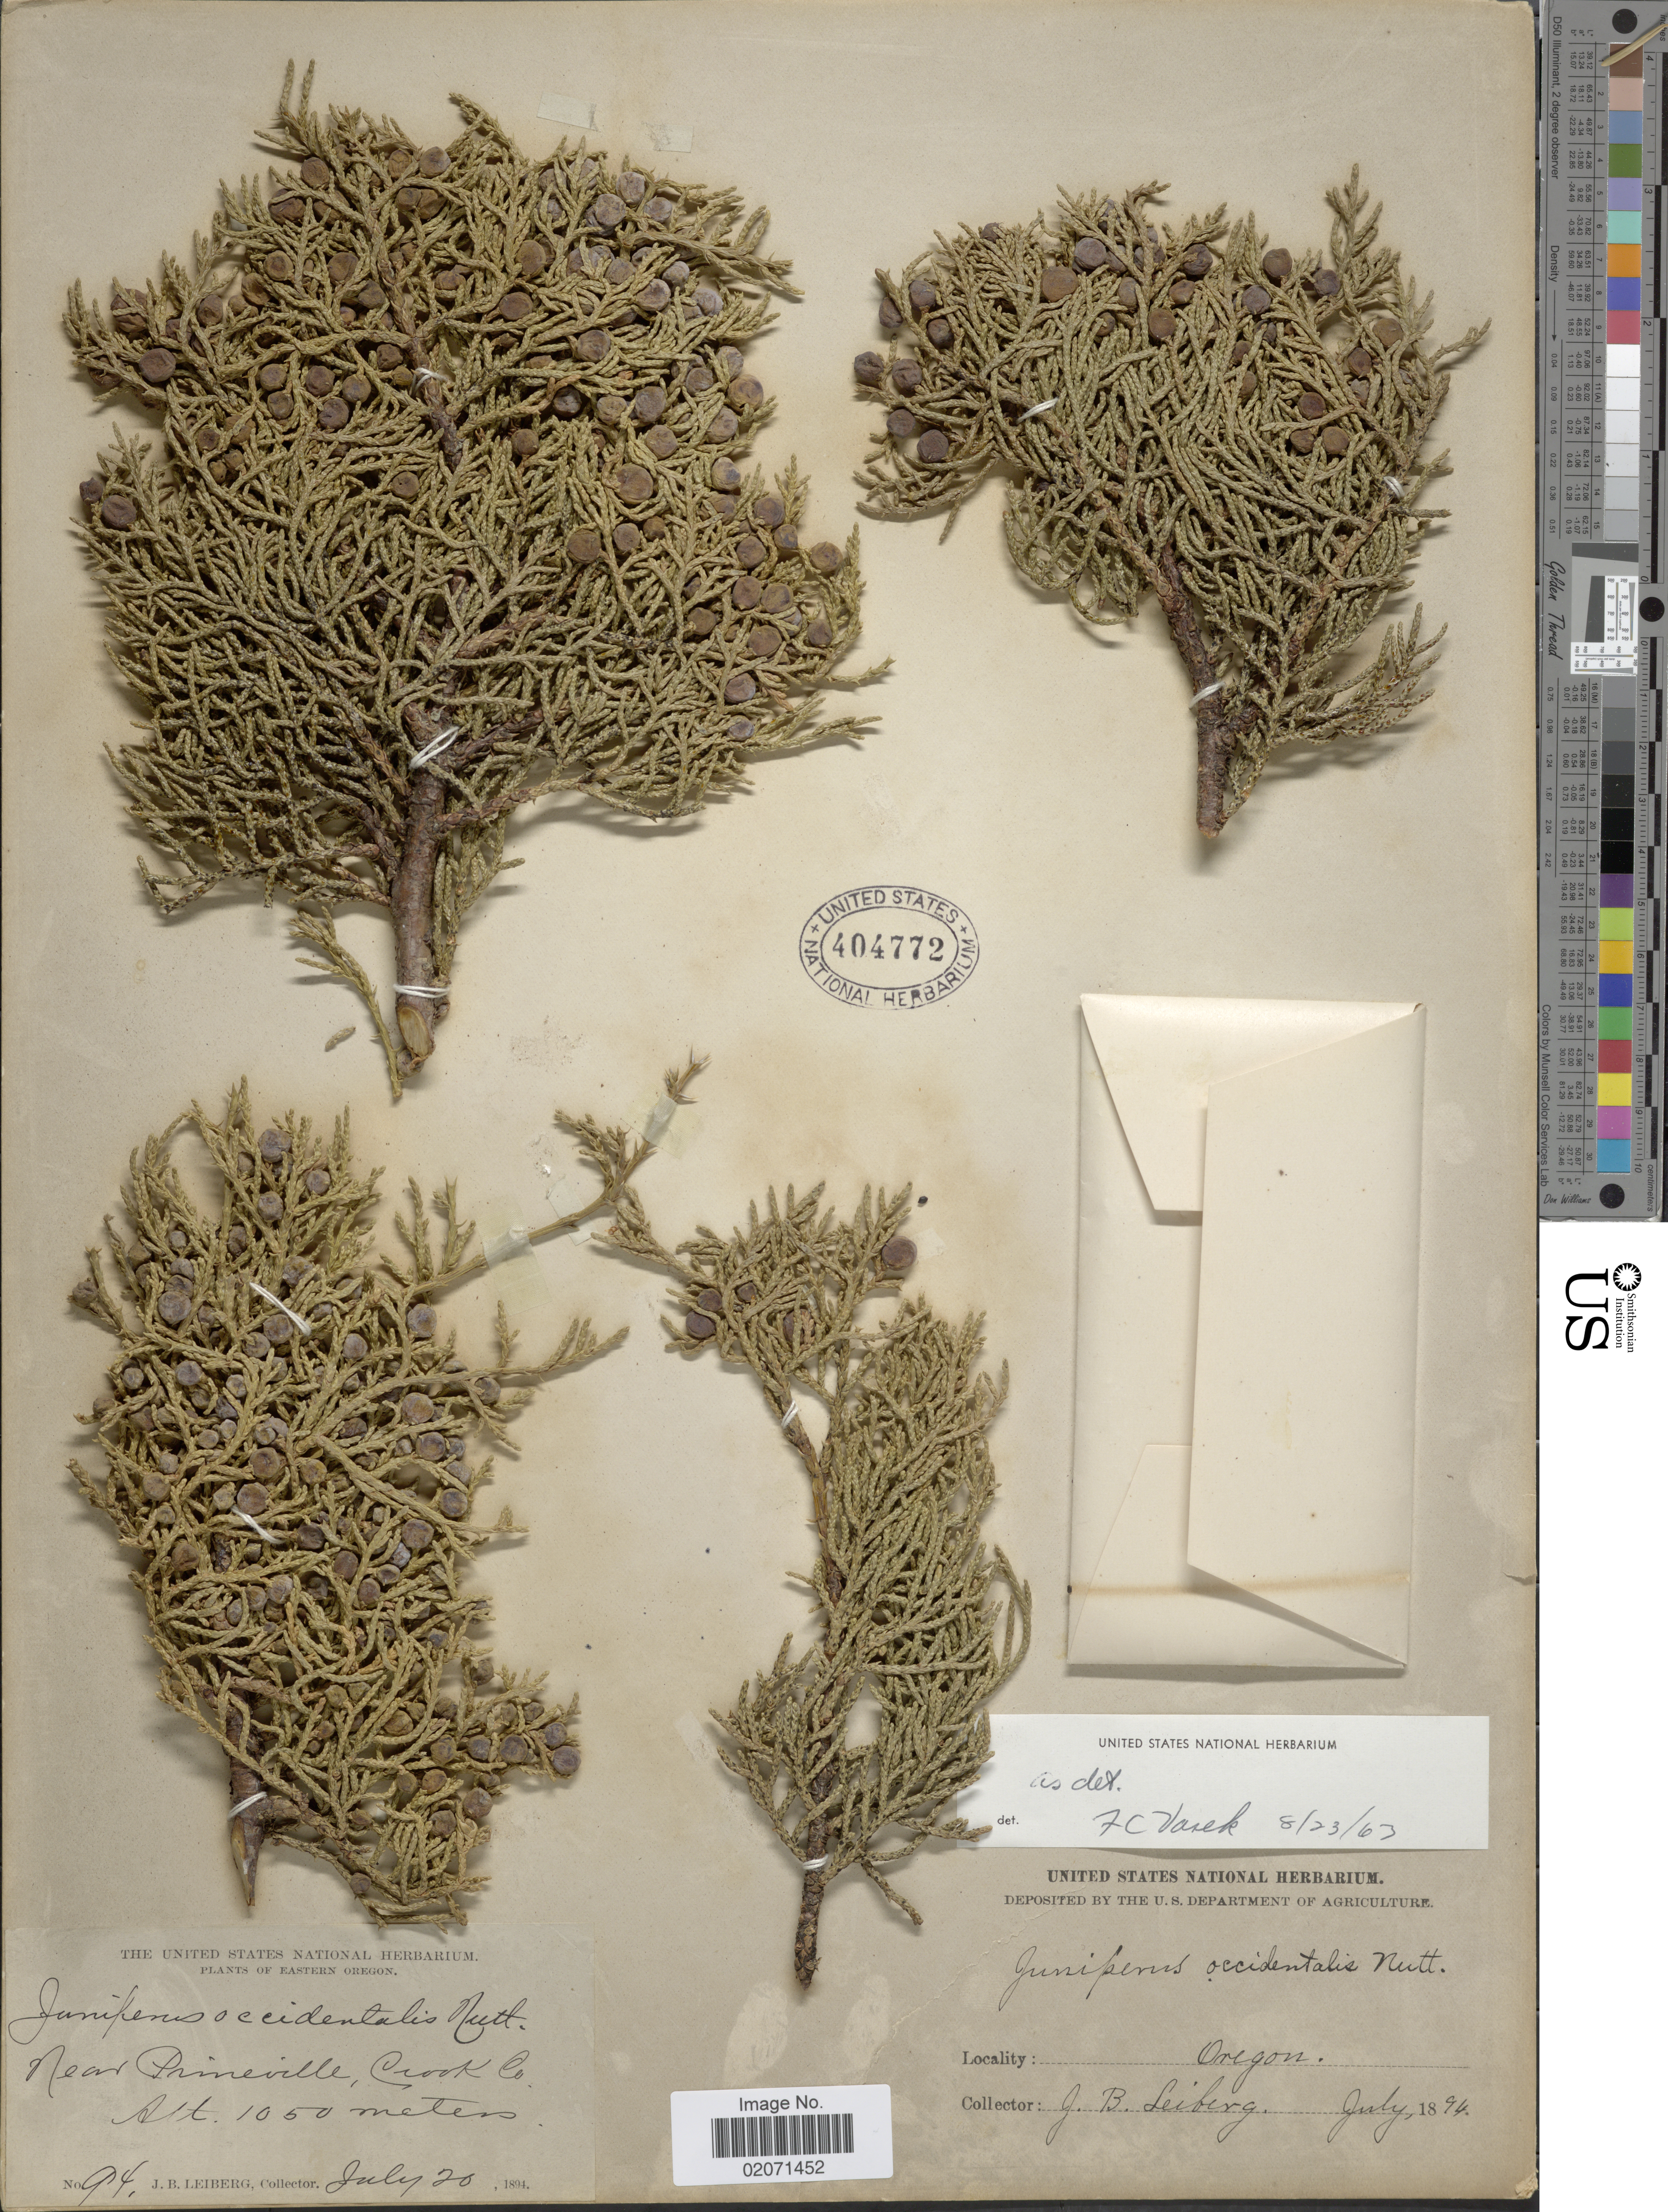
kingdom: Plantae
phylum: Tracheophyta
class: Pinopsida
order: Pinales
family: Cupressaceae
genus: Juniperus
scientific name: Juniperus occidentalis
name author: Hook.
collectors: J. B. Leiberg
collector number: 94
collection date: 1894-07-20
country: United States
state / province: Oregon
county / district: Crook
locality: Near Prineville, Crook Co.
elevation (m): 1050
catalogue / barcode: US 404772